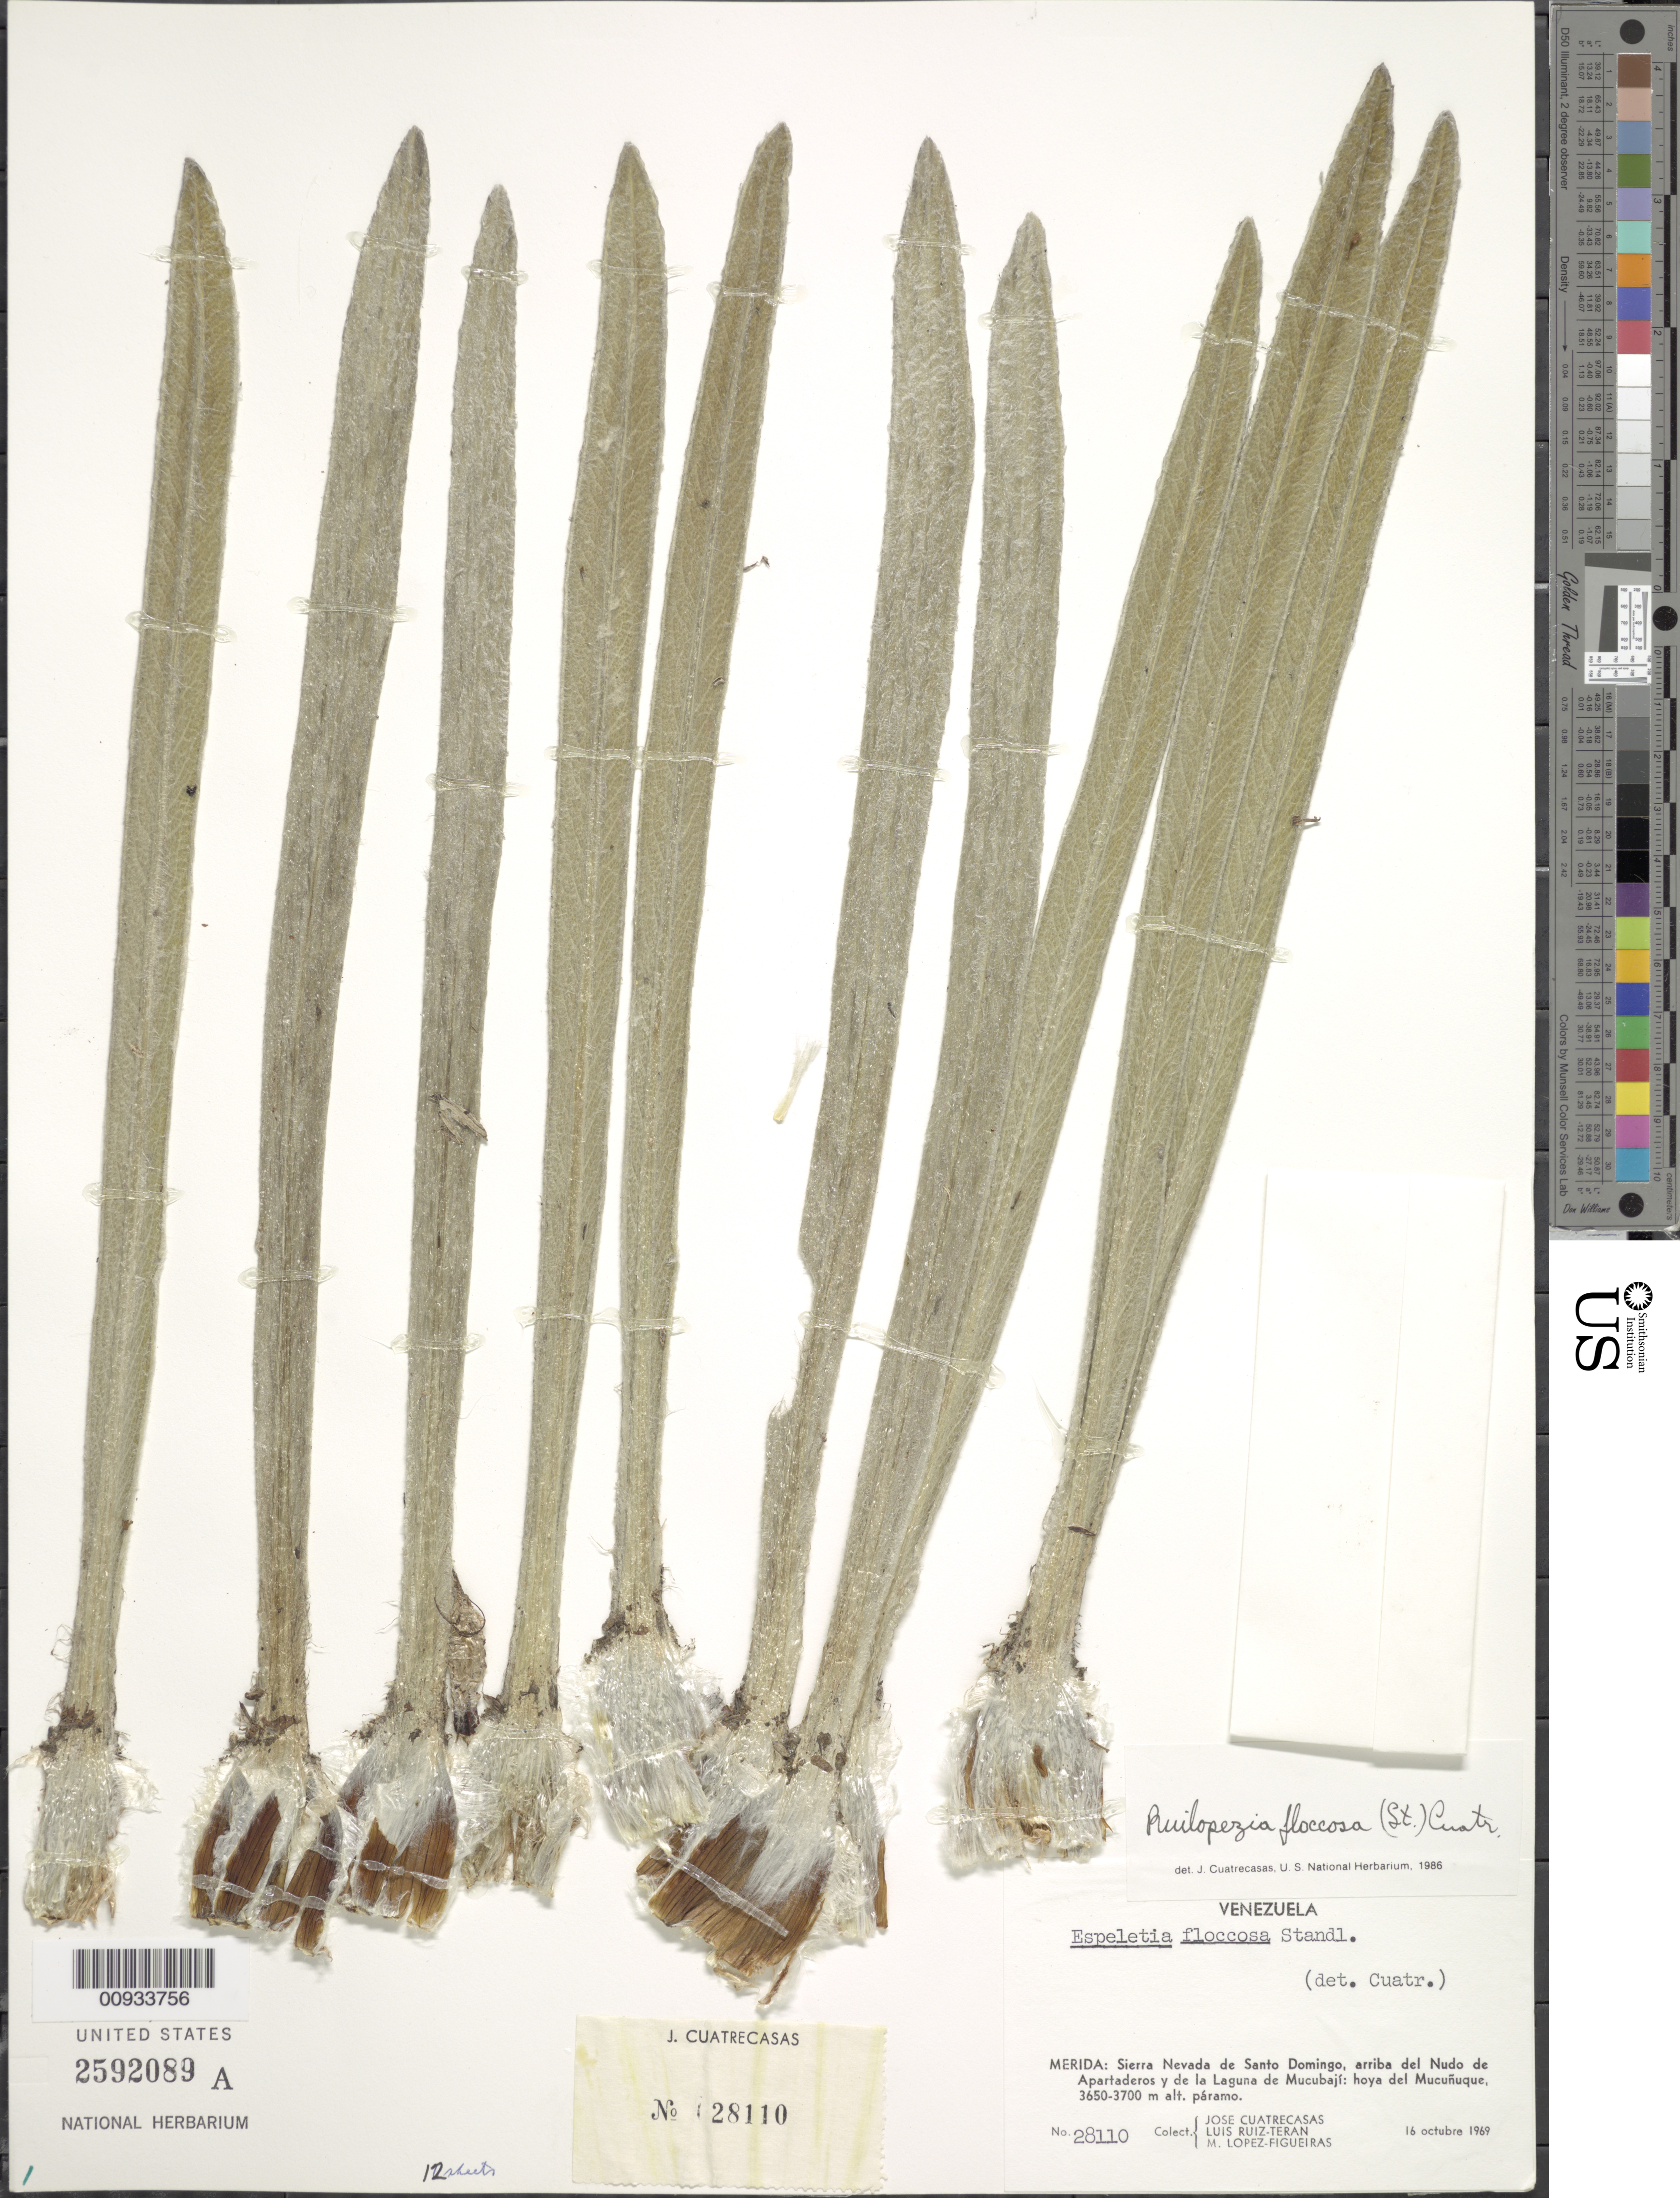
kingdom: Plantae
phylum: Tracheophyta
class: Magnoliopsida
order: Asterales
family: Asteraceae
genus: Ruilopezia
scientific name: Ruilopezia floccosa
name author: (Standl.) Cuatrec.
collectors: J. Cuatrecasas, L. Teran & M. López Figueiras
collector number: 28110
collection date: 1969-10-16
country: Venezuela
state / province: Mérida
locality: Sierra Nevada de la sSanto Domingo, arriba del Nudo de Apartaderos y de la Laguna de Mucubaji, Hoya del Mucunuque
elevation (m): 3650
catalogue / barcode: US 2592089A